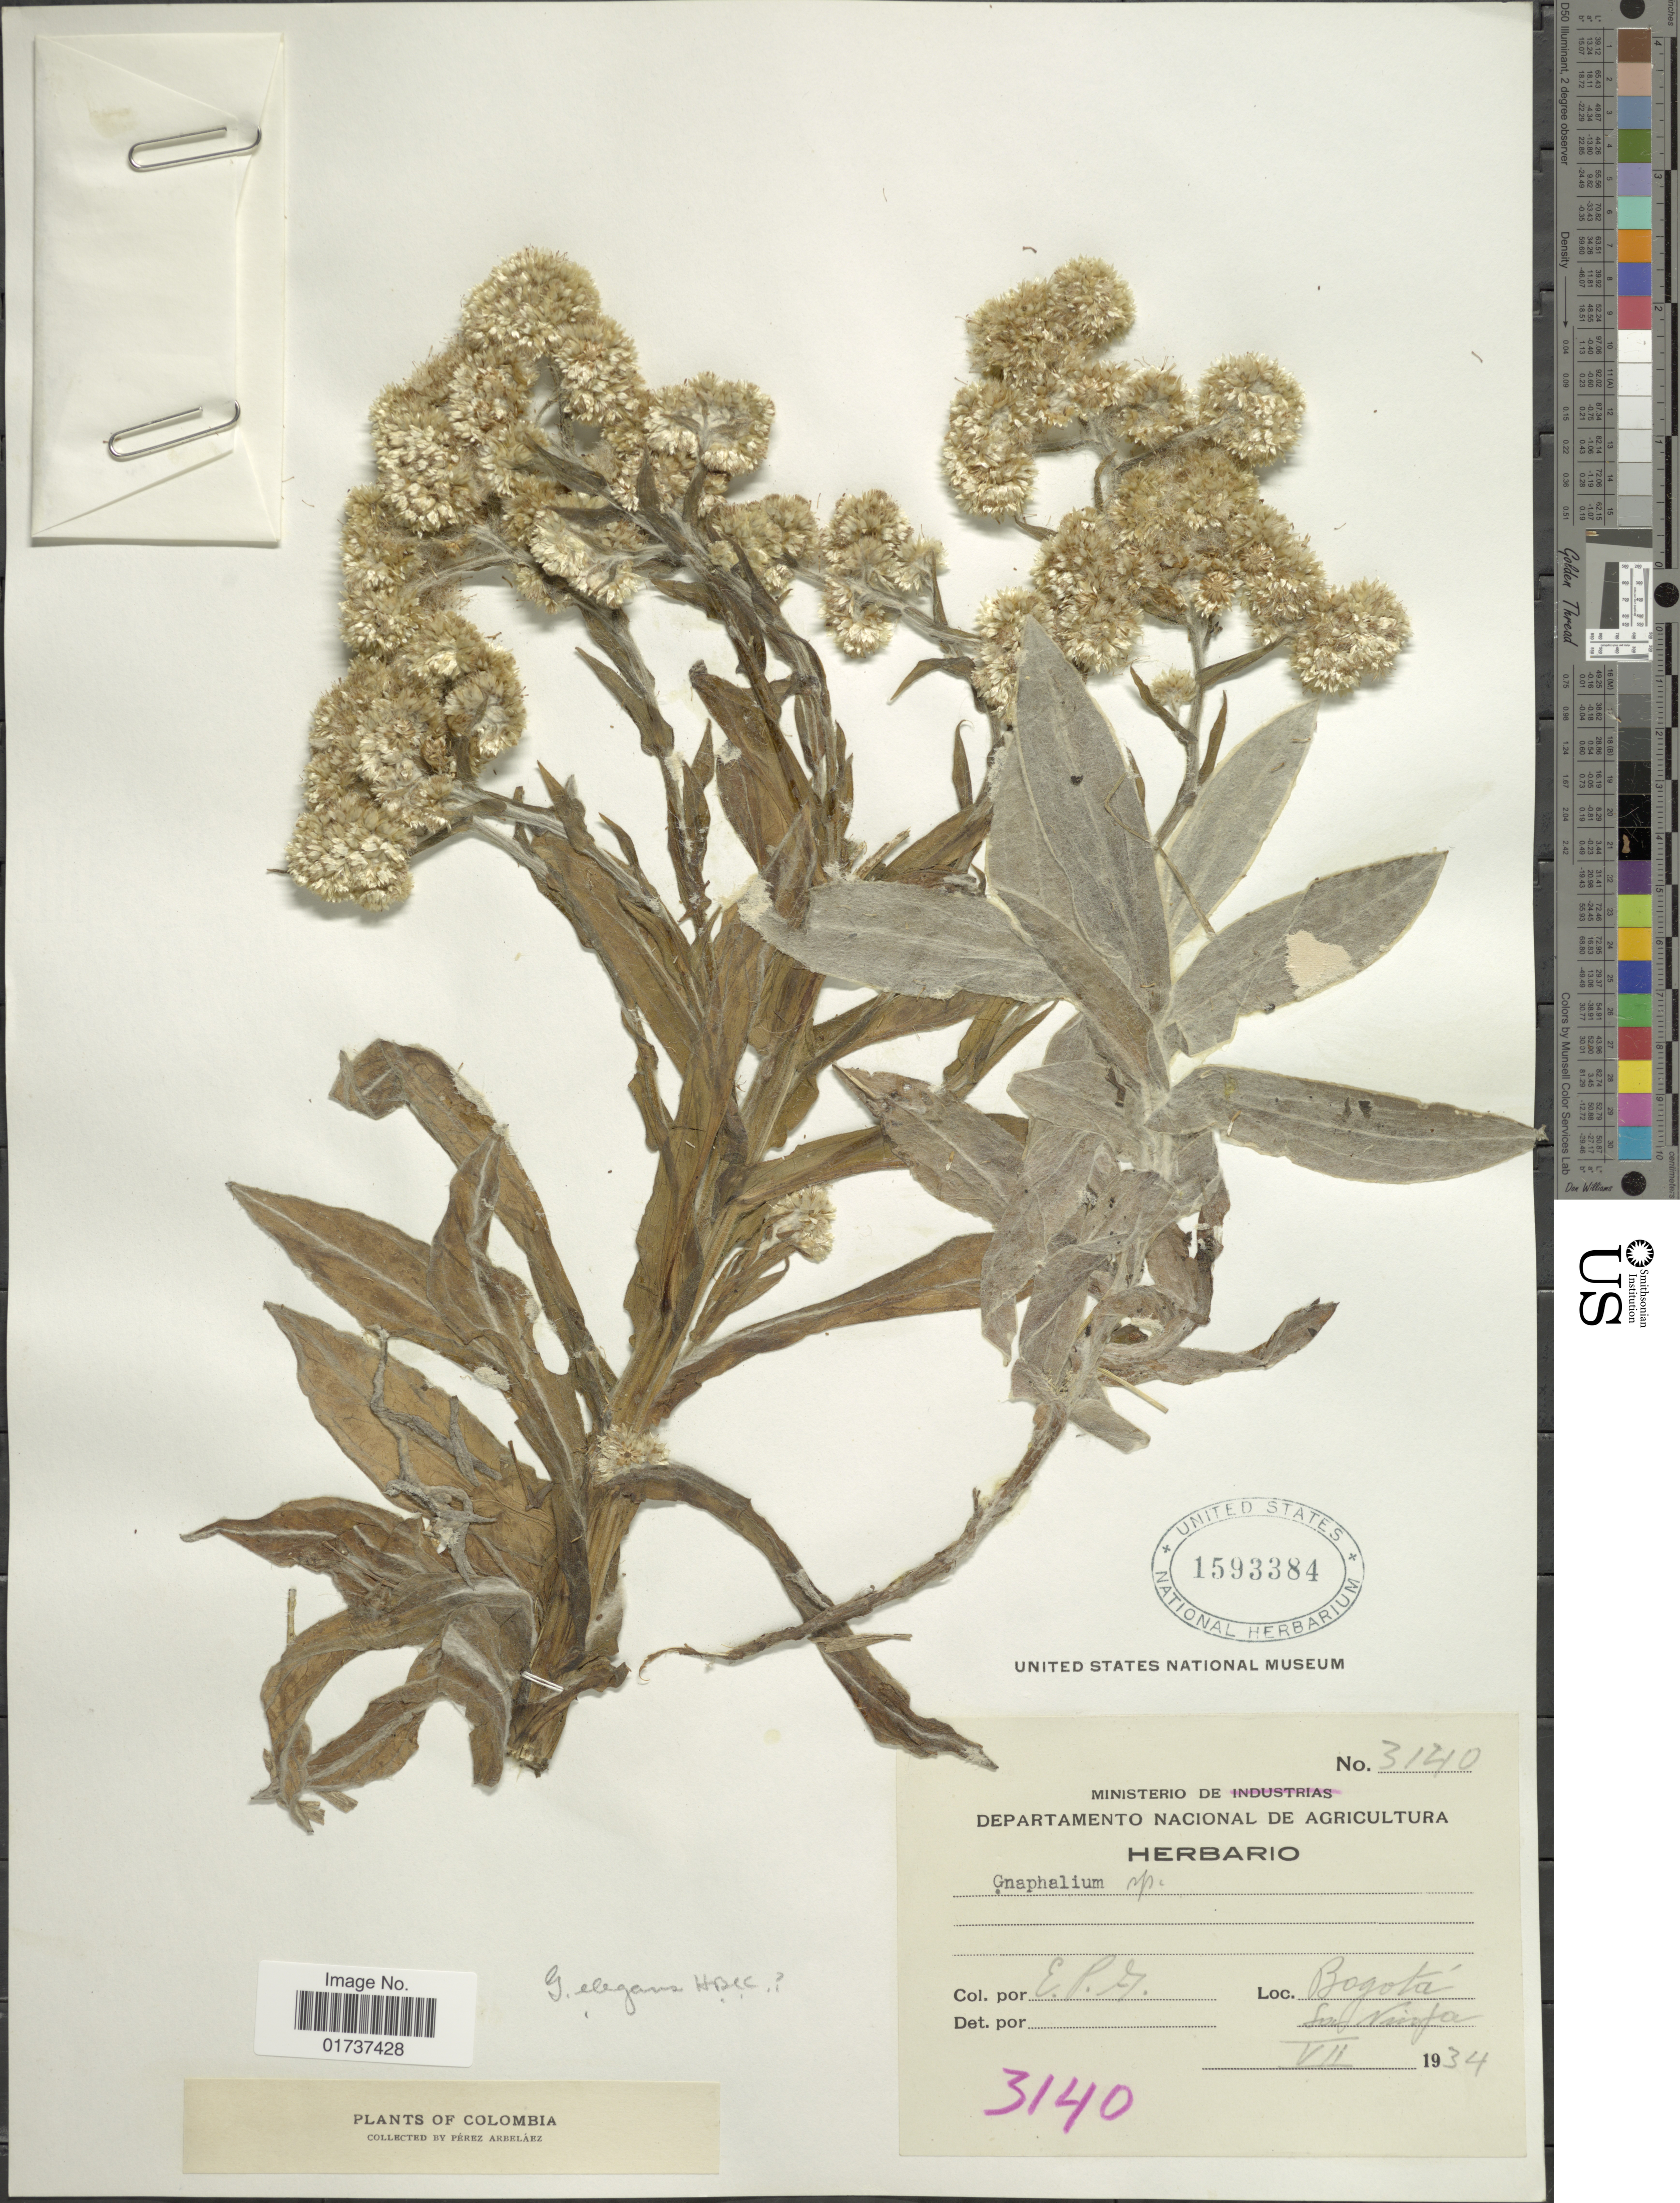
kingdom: Plantae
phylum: Tracheophyta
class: Magnoliopsida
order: Asterales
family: Asteraceae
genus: Gnaphalium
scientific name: Gnaphalium sp.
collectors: E. Pérez Arbeláez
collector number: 3140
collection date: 1934-07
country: Colombia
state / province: Bogota D.C.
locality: Bogotá La Ninfa [interpreted]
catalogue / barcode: US 1593384